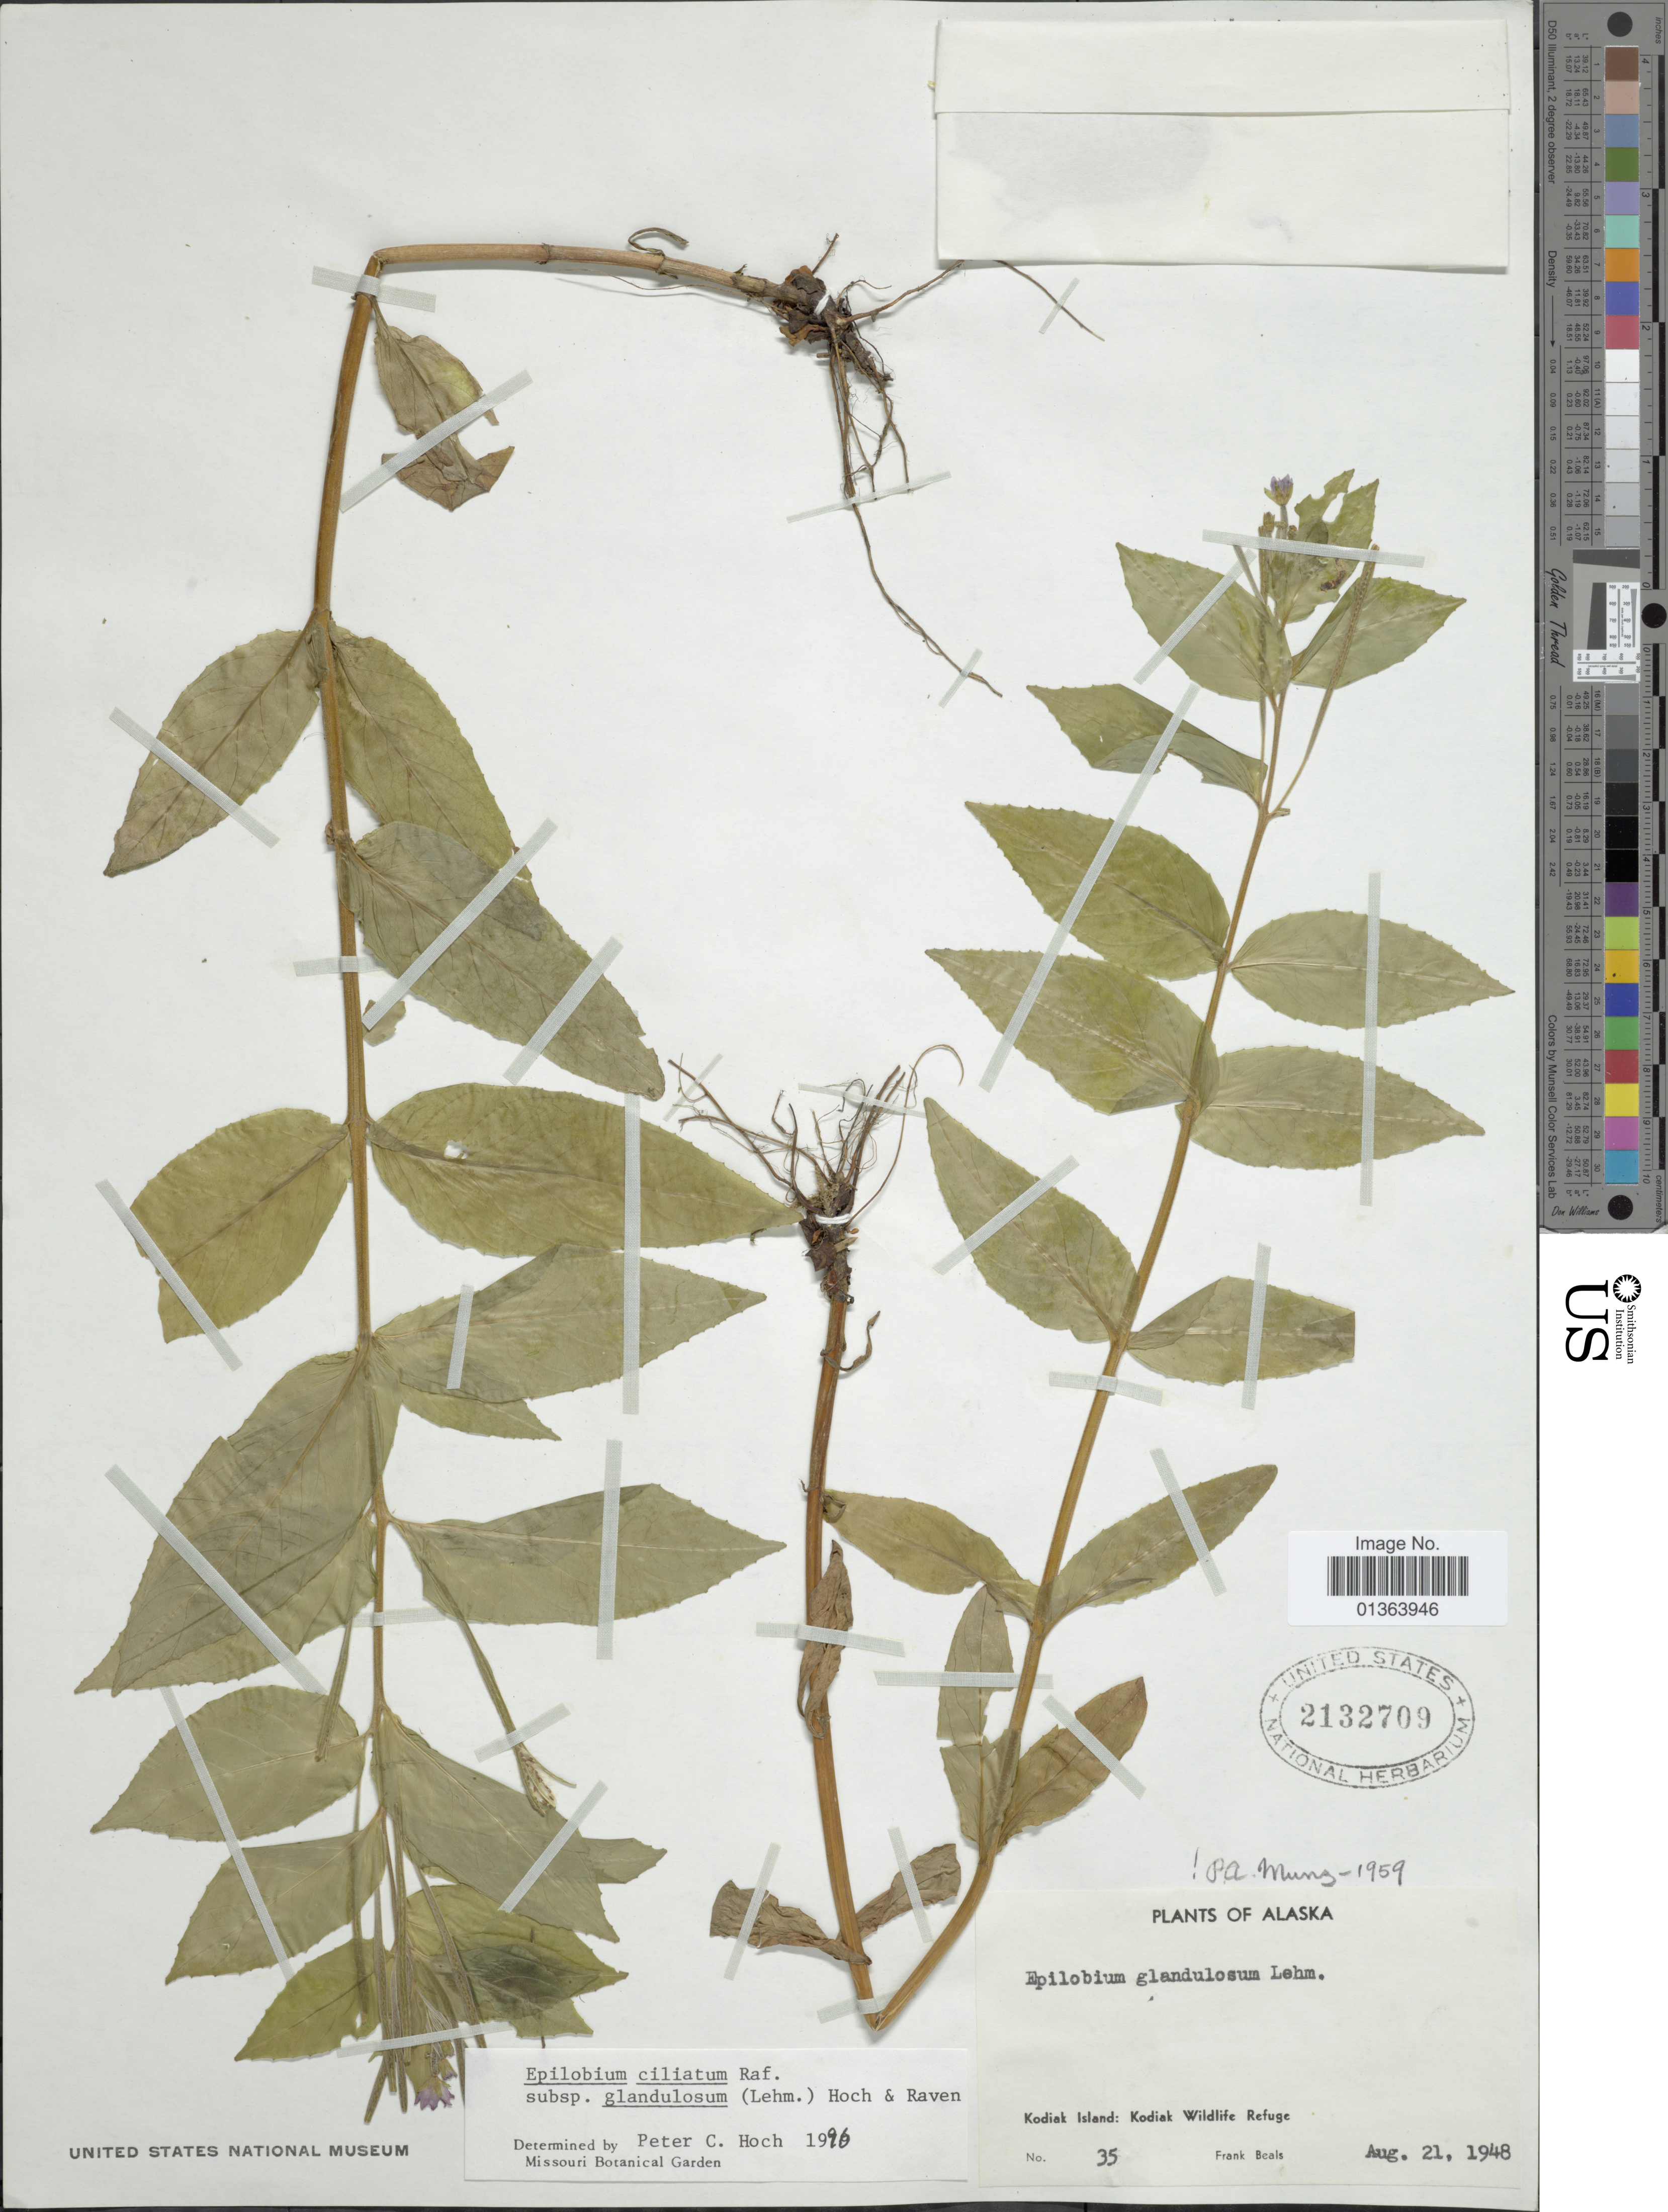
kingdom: Plantae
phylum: Tracheophyta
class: Magnoliopsida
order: Myrtales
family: Onagraceae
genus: Epilobium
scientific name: Epilobium ciliatum subsp. glandulosum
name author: (Lehm.) Hoch & P.H. Raven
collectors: F. Beals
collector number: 35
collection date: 1948-08-21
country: United States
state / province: Alaska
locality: Kodiak Island: Kodiak Wildlife Refuge.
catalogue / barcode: US 2132709